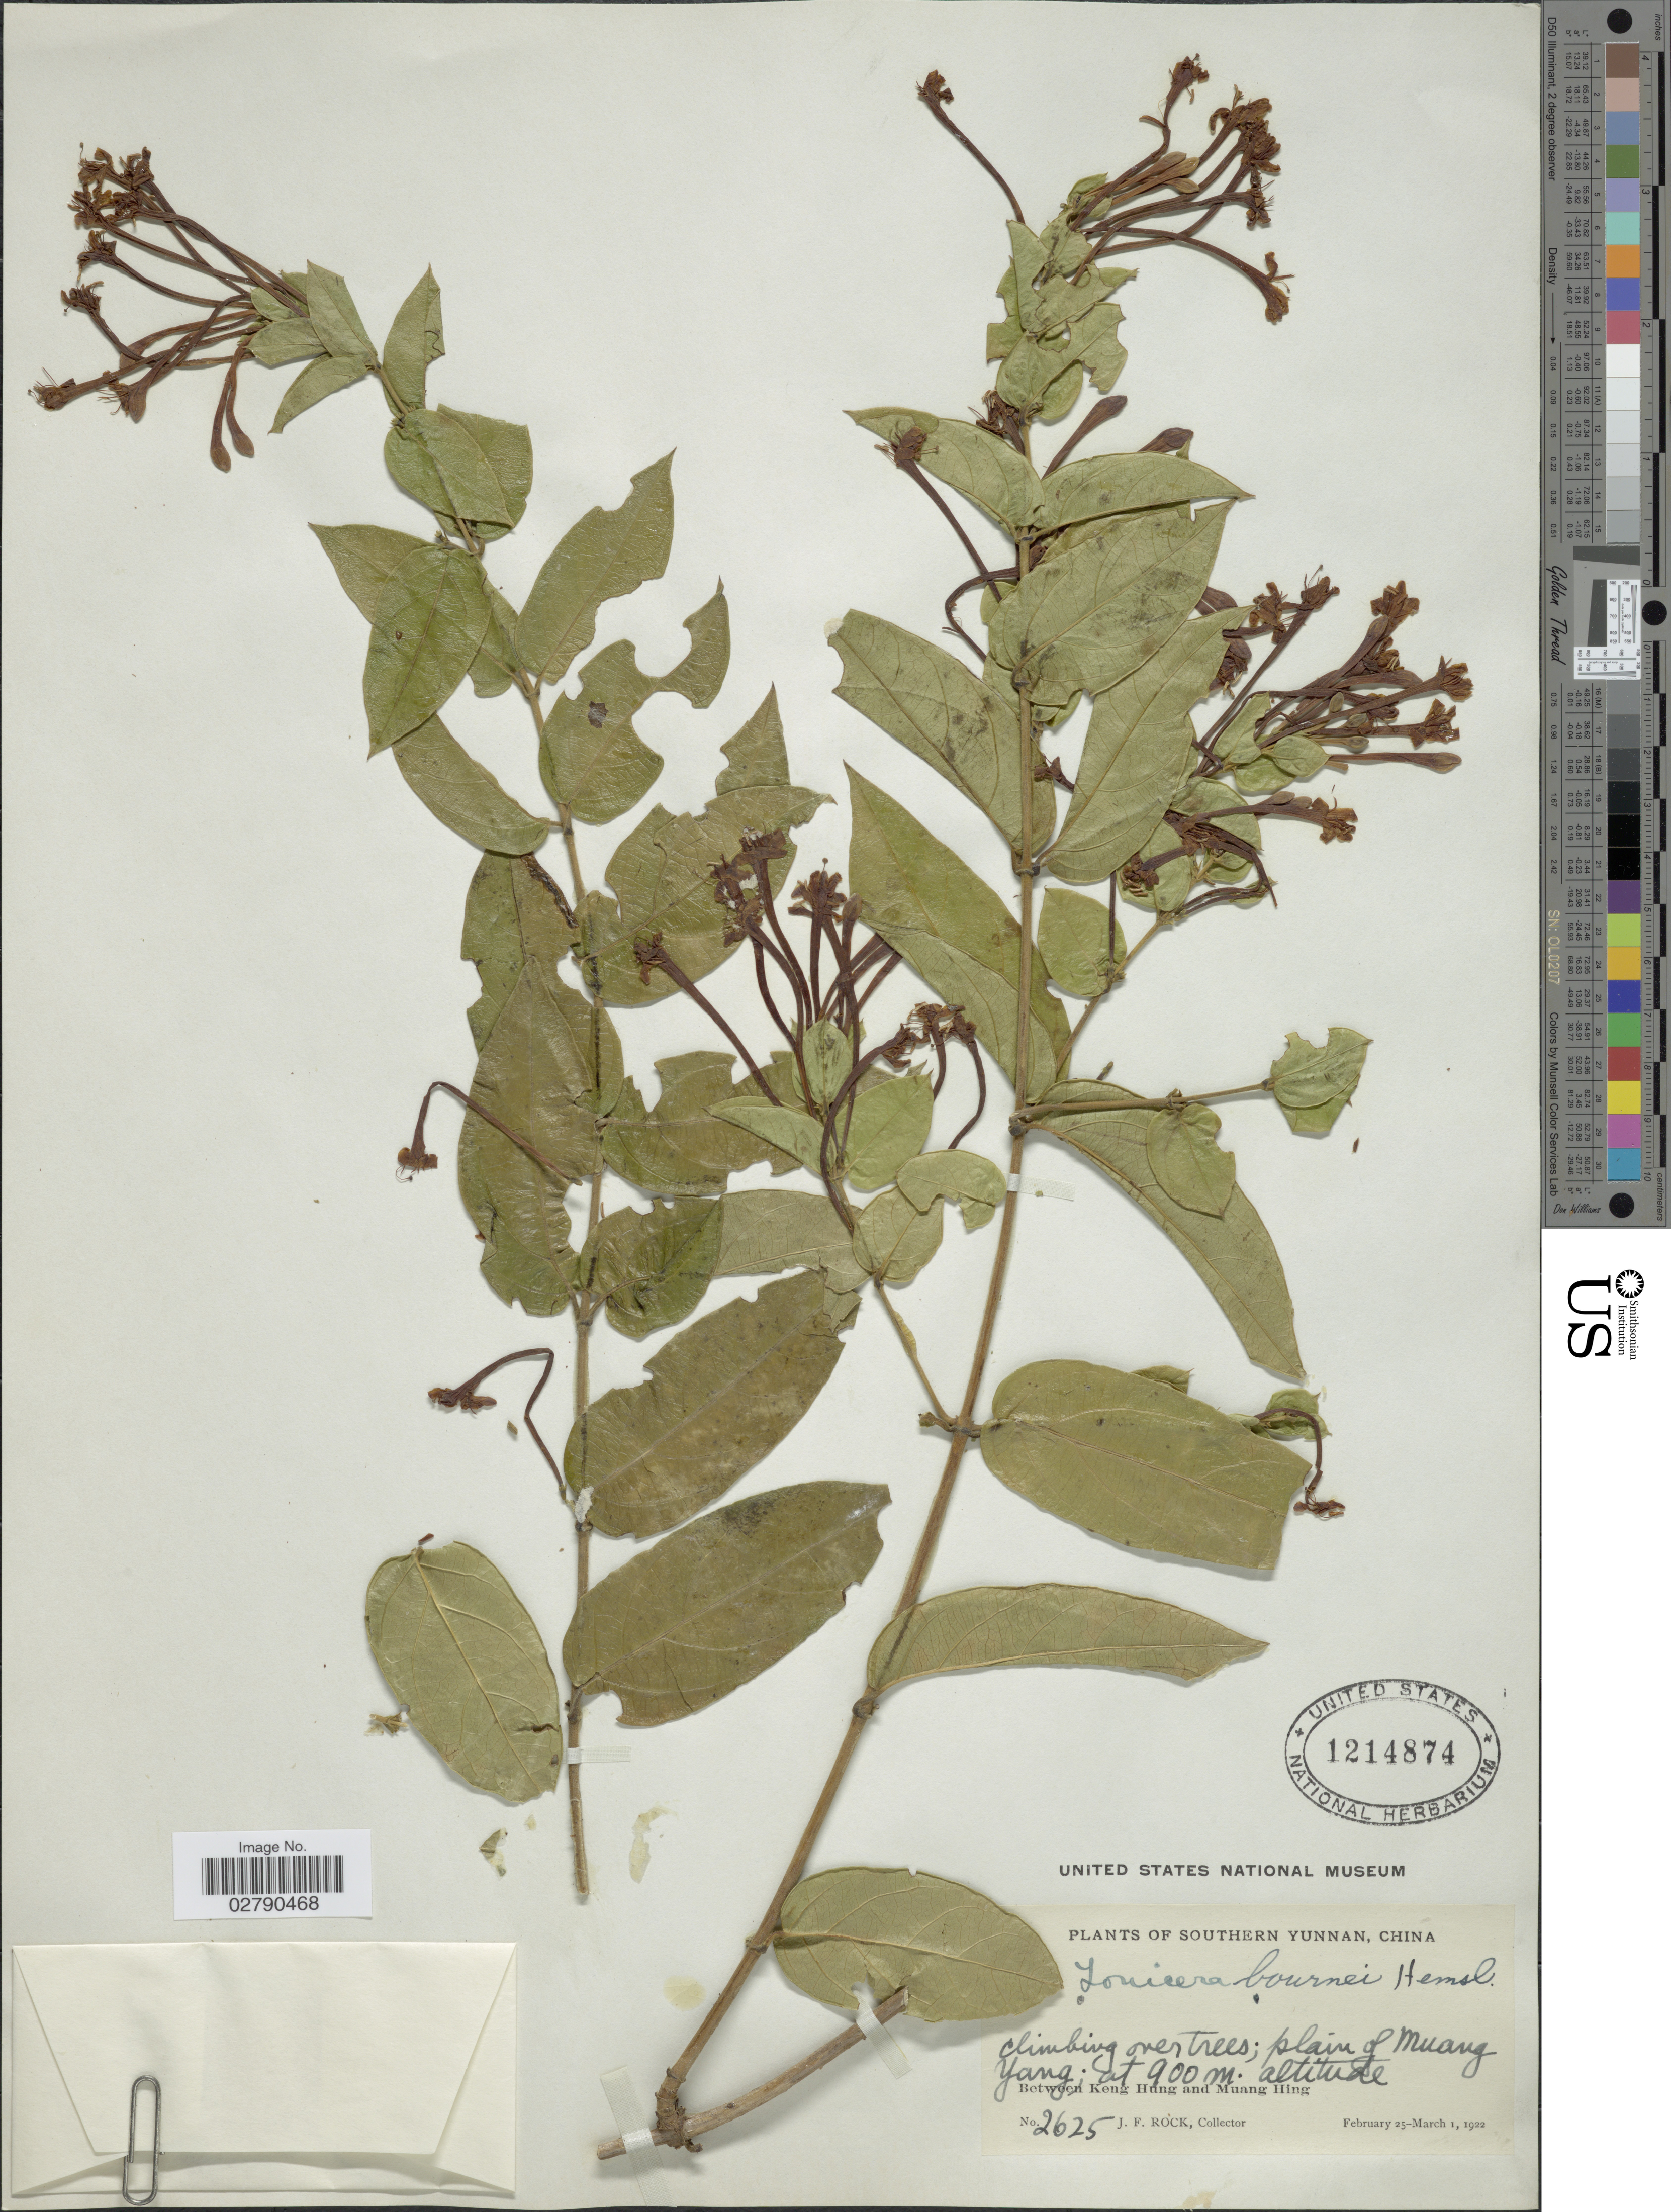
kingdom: Plantae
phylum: Tracheophyta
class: Magnoliopsida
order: Dipsacales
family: Caprifoliaceae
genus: Lonicera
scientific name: Lonicera bournei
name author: Hemsl.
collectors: J. Rock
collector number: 2625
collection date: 1922-02-25/1922-03-01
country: China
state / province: Yunnan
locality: Southern Yunnan. Plain of Muang Yang. Between Keng Hung and Muang Hing.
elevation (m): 900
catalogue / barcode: US 1214874